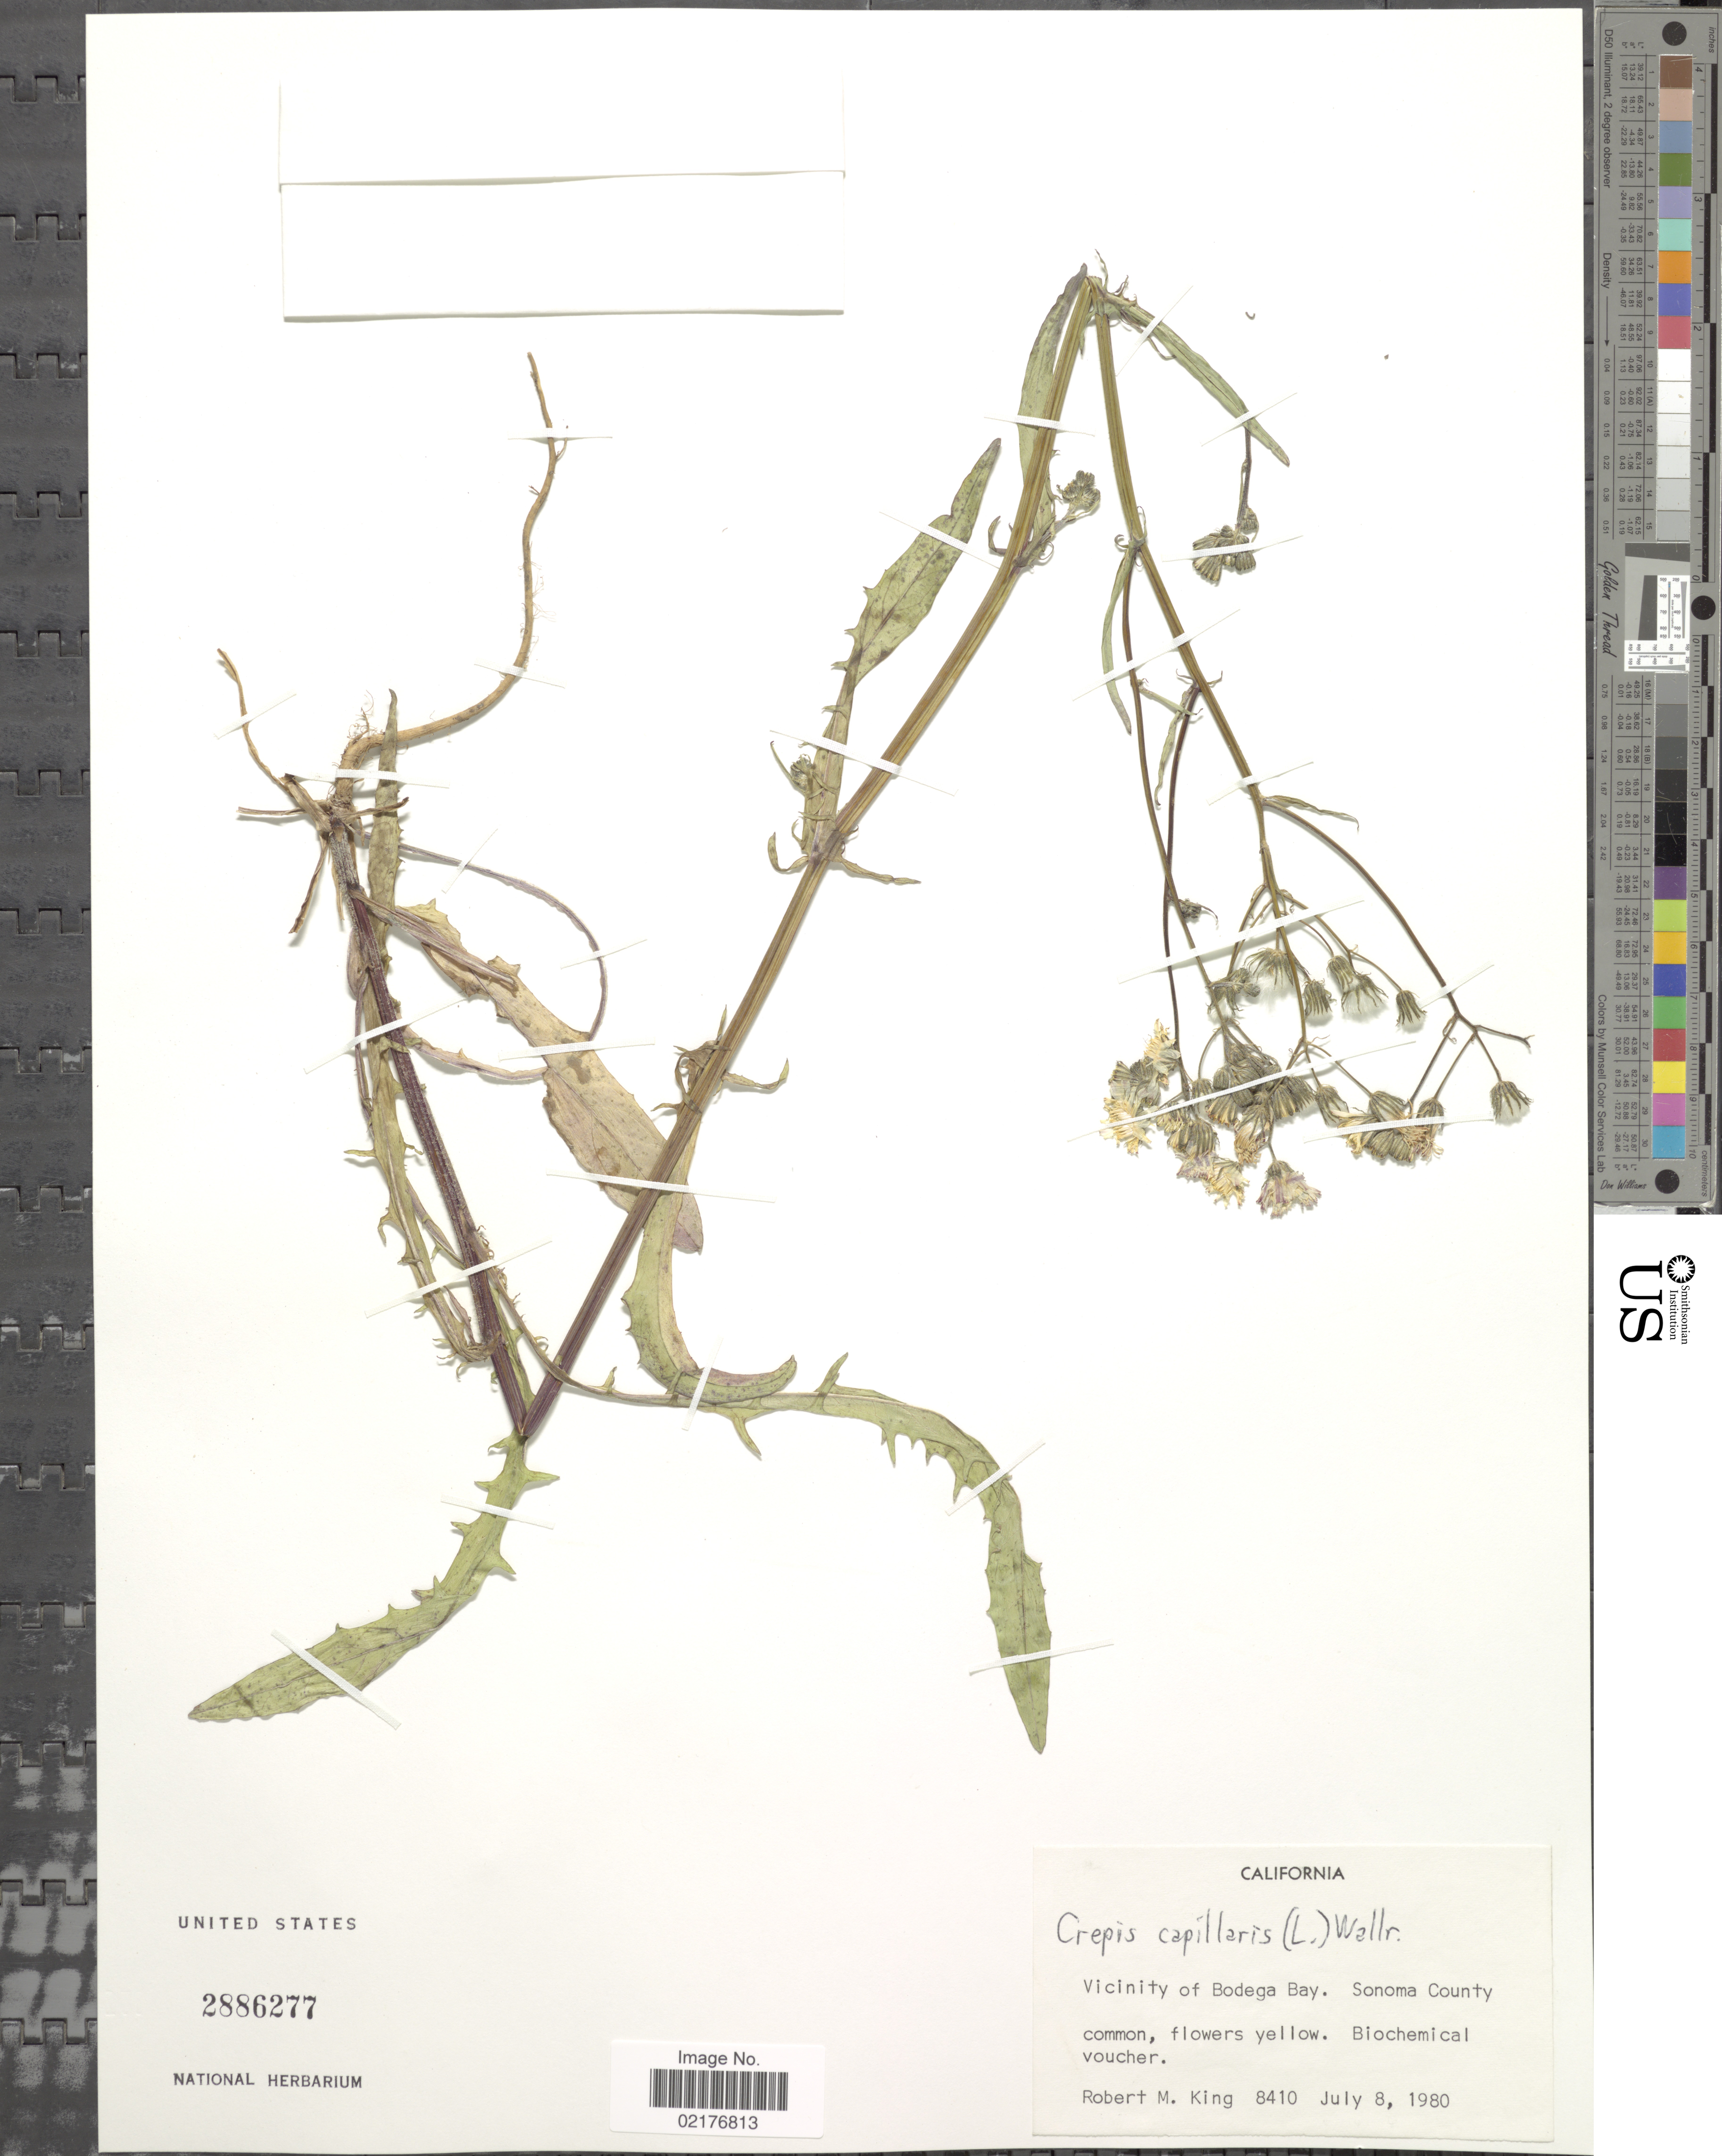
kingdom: Plantae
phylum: Tracheophyta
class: Magnoliopsida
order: Asterales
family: Asteraceae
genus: Crepis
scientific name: Crepis capillaris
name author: (L.) Wallr.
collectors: R. M. King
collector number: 8410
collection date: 1980-07-08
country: United States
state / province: California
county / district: Sonoma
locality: Vicinity of Bodega Bay, Sonoma County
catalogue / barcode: US 2886277